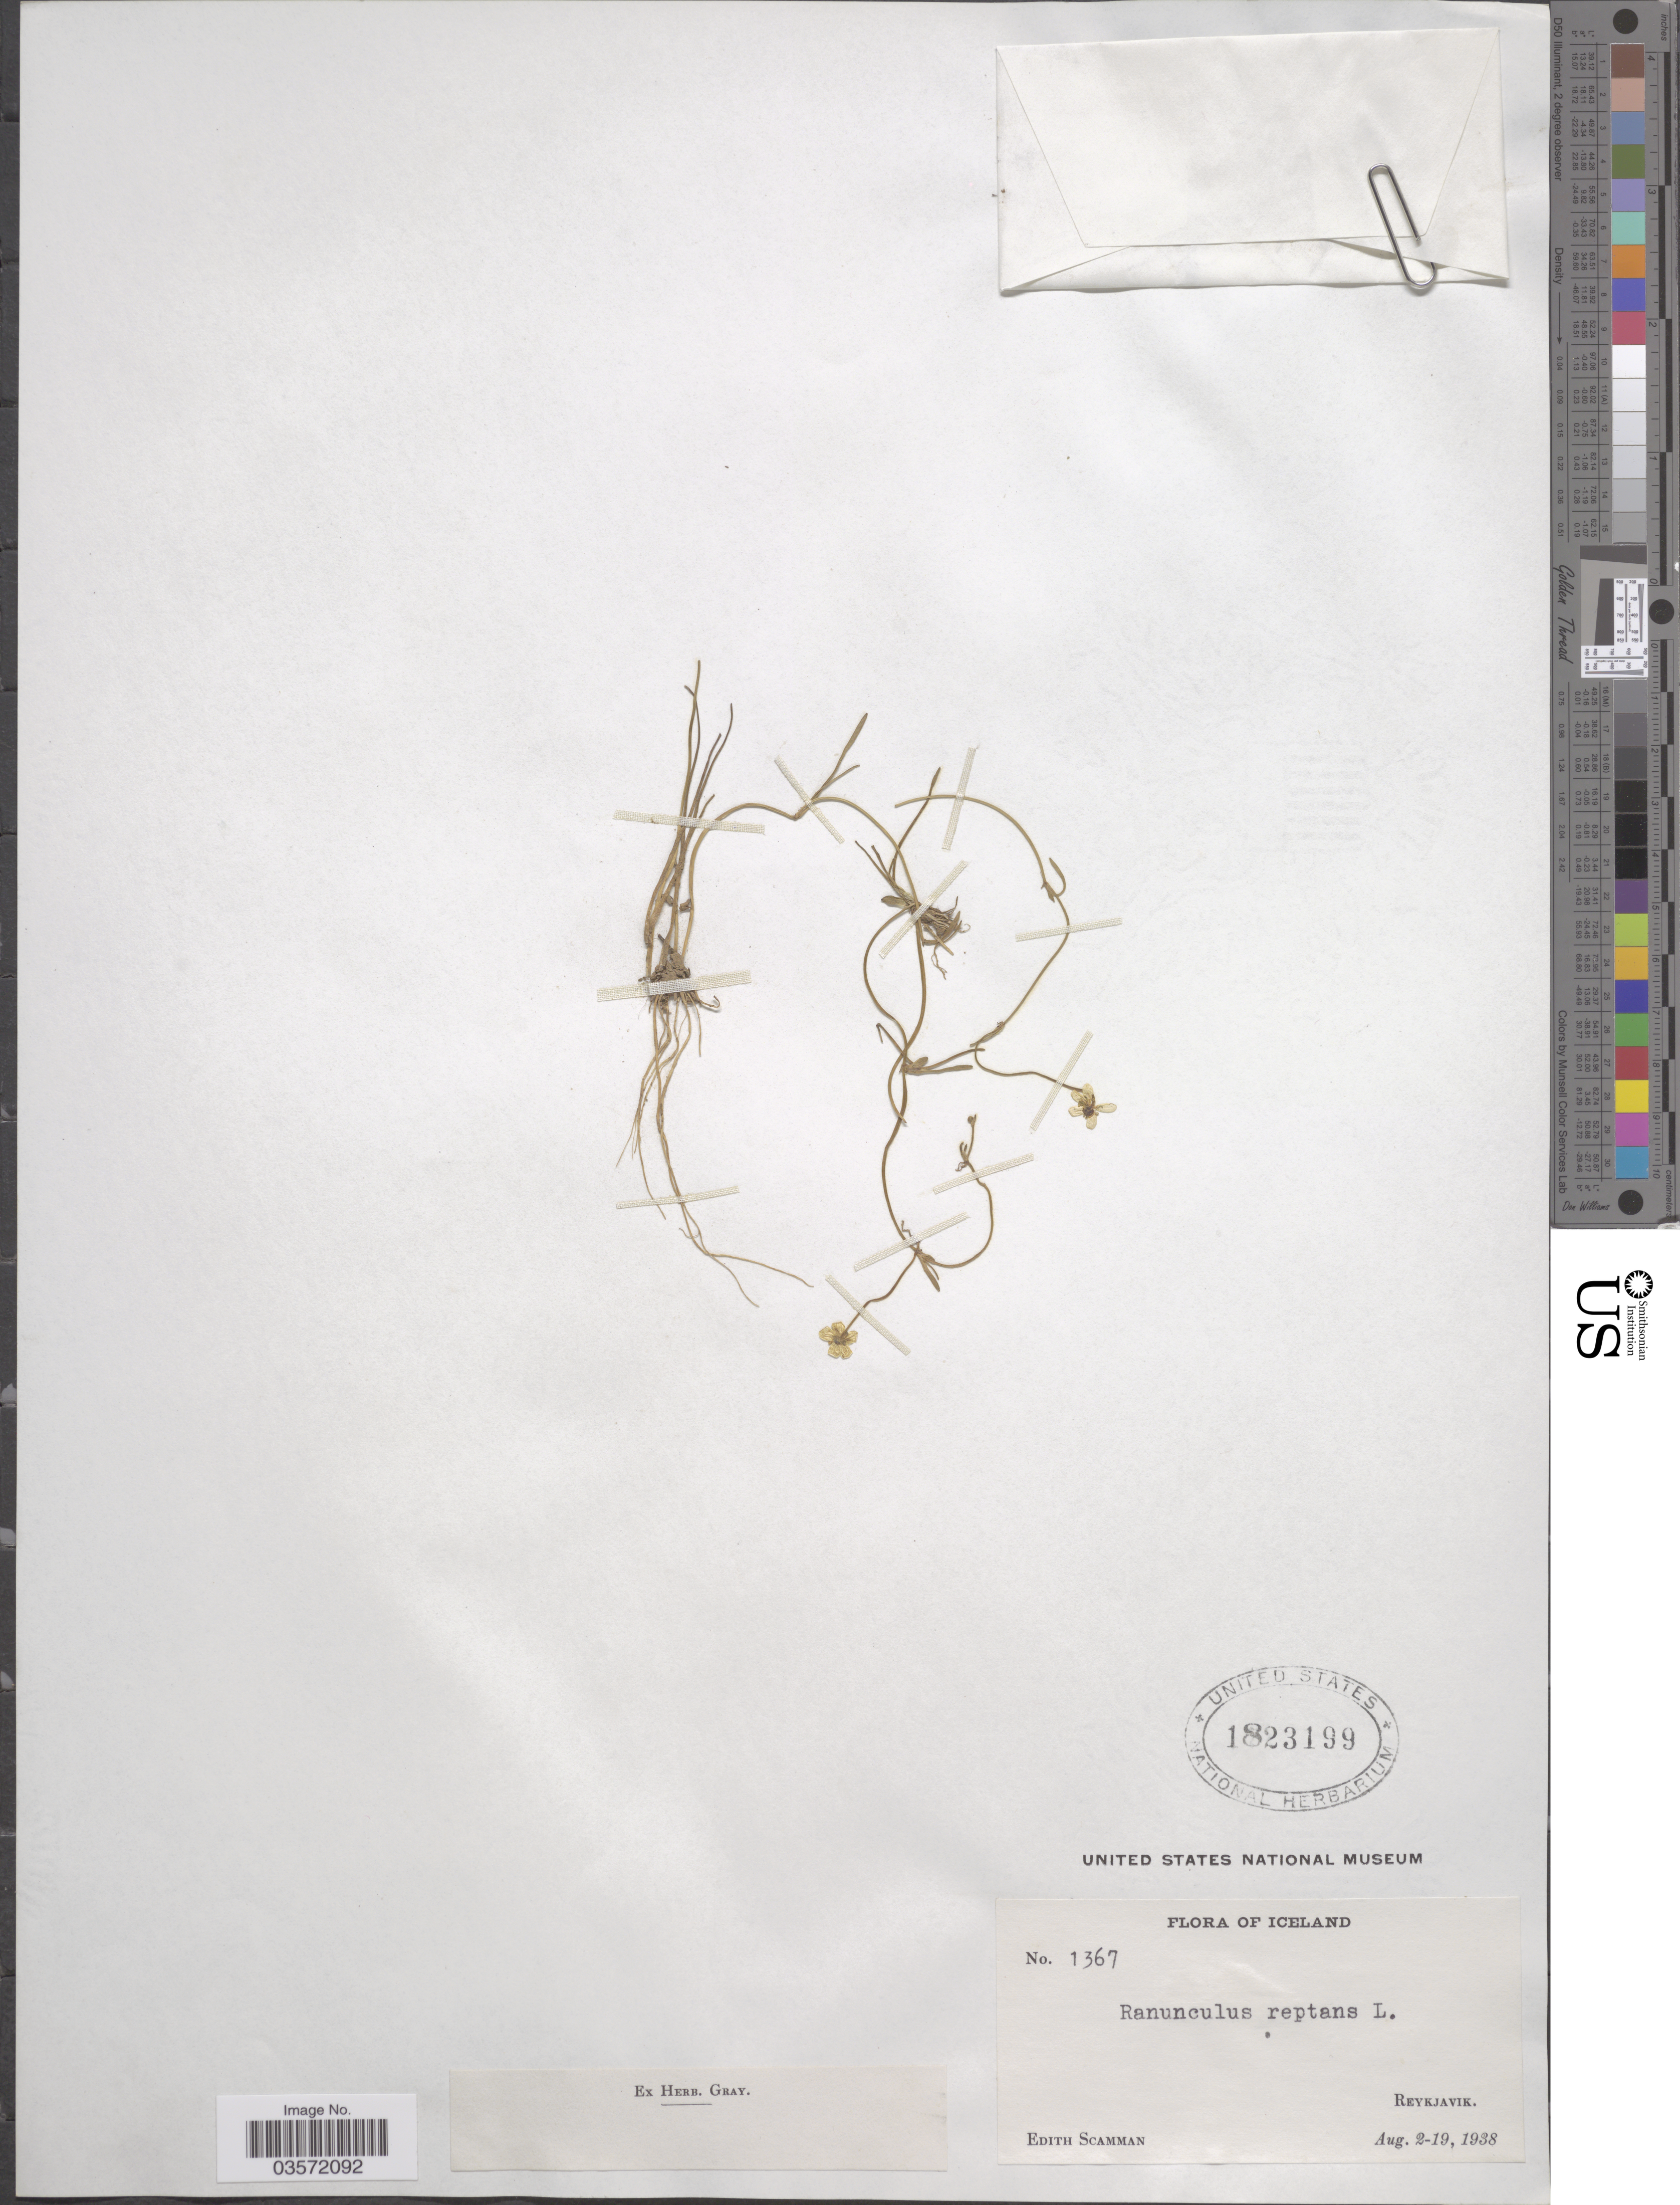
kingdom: Plantae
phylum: Tracheophyta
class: Magnoliopsida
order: Ranunculales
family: Ranunculaceae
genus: Ranunculus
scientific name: Ranunculus reptans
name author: L.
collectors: E. Scamman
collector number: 1367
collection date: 1938-08-02/1938-08-19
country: Iceland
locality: Reykjavik.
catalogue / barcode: US 1823199